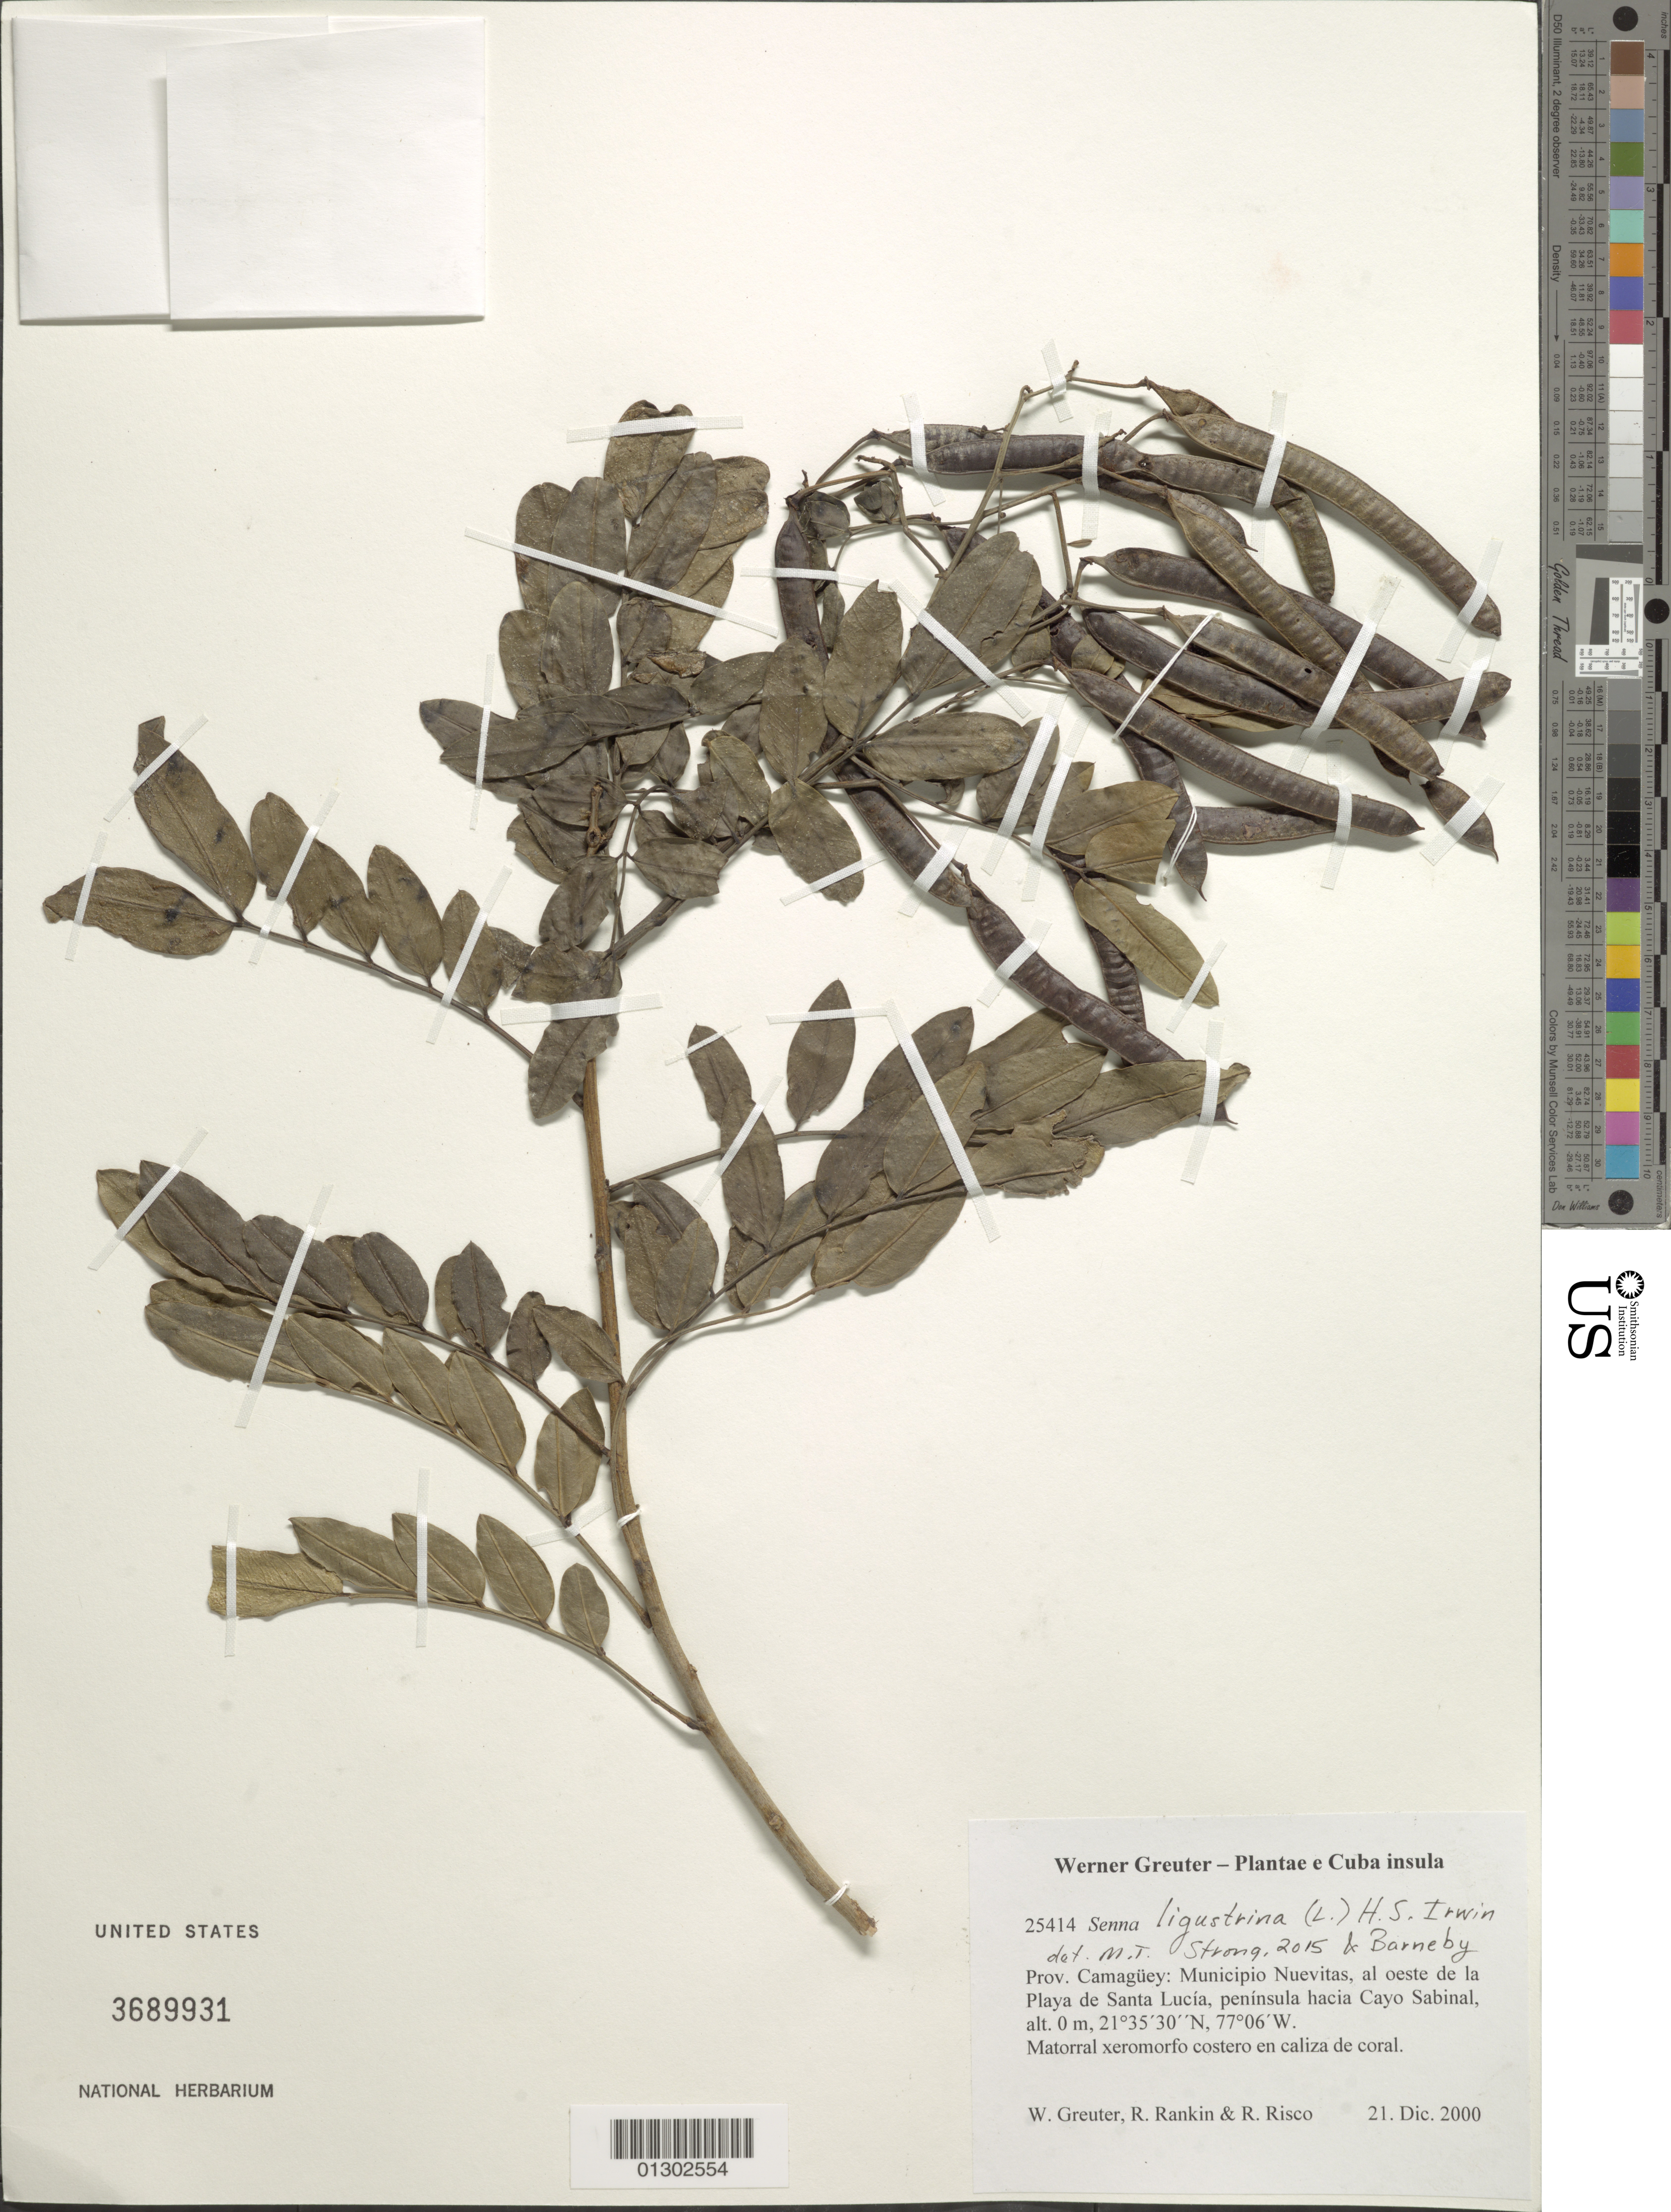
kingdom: Plantae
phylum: Tracheophyta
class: Magnoliopsida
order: Fabales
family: Fabaceae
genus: Senna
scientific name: Senna ligustrina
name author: (L.) H.S. Irwin & Barneby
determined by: Strong, M. T., (US), Smithsonian Institution - National Museum of Natural History (UNITED STATES)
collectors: W. R. Greuter, R. Rankin Rodriguez & R. Risco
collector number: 25414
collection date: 2000-12-21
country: Cuba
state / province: Camagüey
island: Cuba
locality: Municipio Nuevitas, al oeste de la Playa de Santa Lucía, península hacia Cayo Sabinal.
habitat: Matorral xeromorfo costero en caliza de coral.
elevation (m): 0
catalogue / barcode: US 3689931